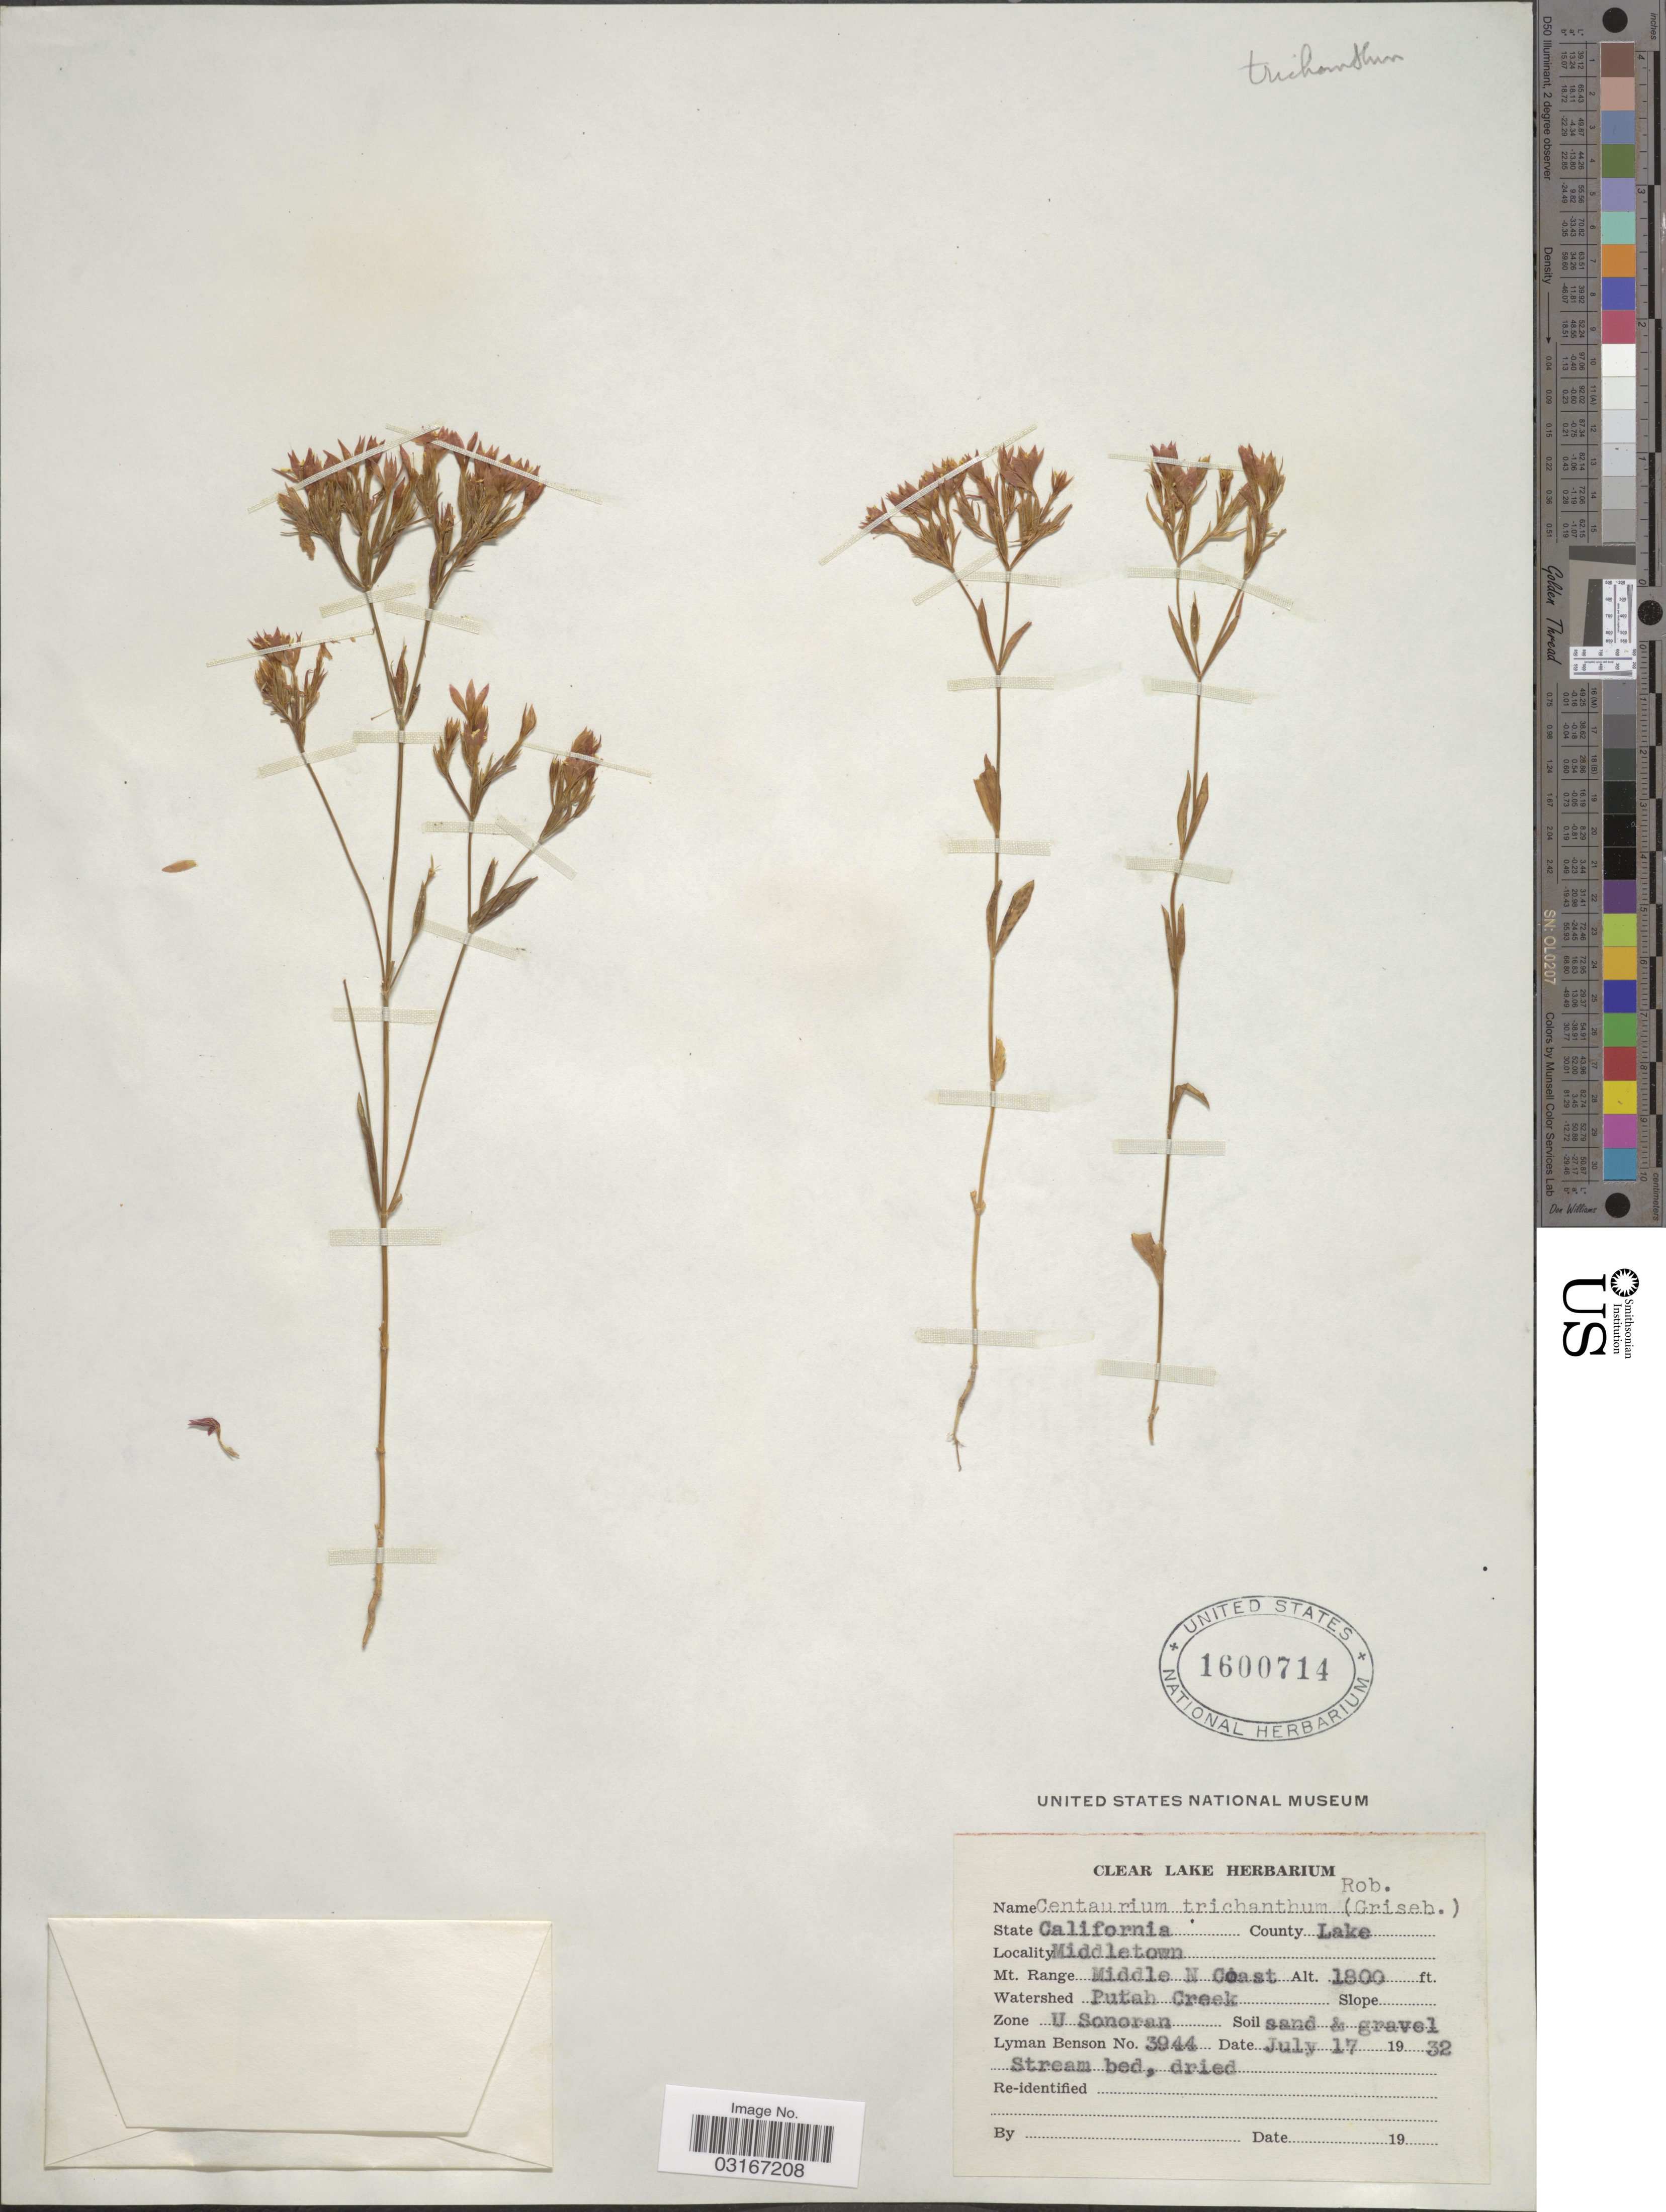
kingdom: Plantae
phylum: Tracheophyta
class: Magnoliopsida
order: Gentianales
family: Gentianaceae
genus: Centaurium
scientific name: Centaurium trichanthum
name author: (Griseb.) B.L. Rob.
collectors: L. D. Benson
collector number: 3944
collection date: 1932-07-17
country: United States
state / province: California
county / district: Lake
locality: County Lake. Middletown. Mt. Range Middle N Coast. Watershed Putah Creek. Zone U Sonoran.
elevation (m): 549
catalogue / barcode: US 1600714